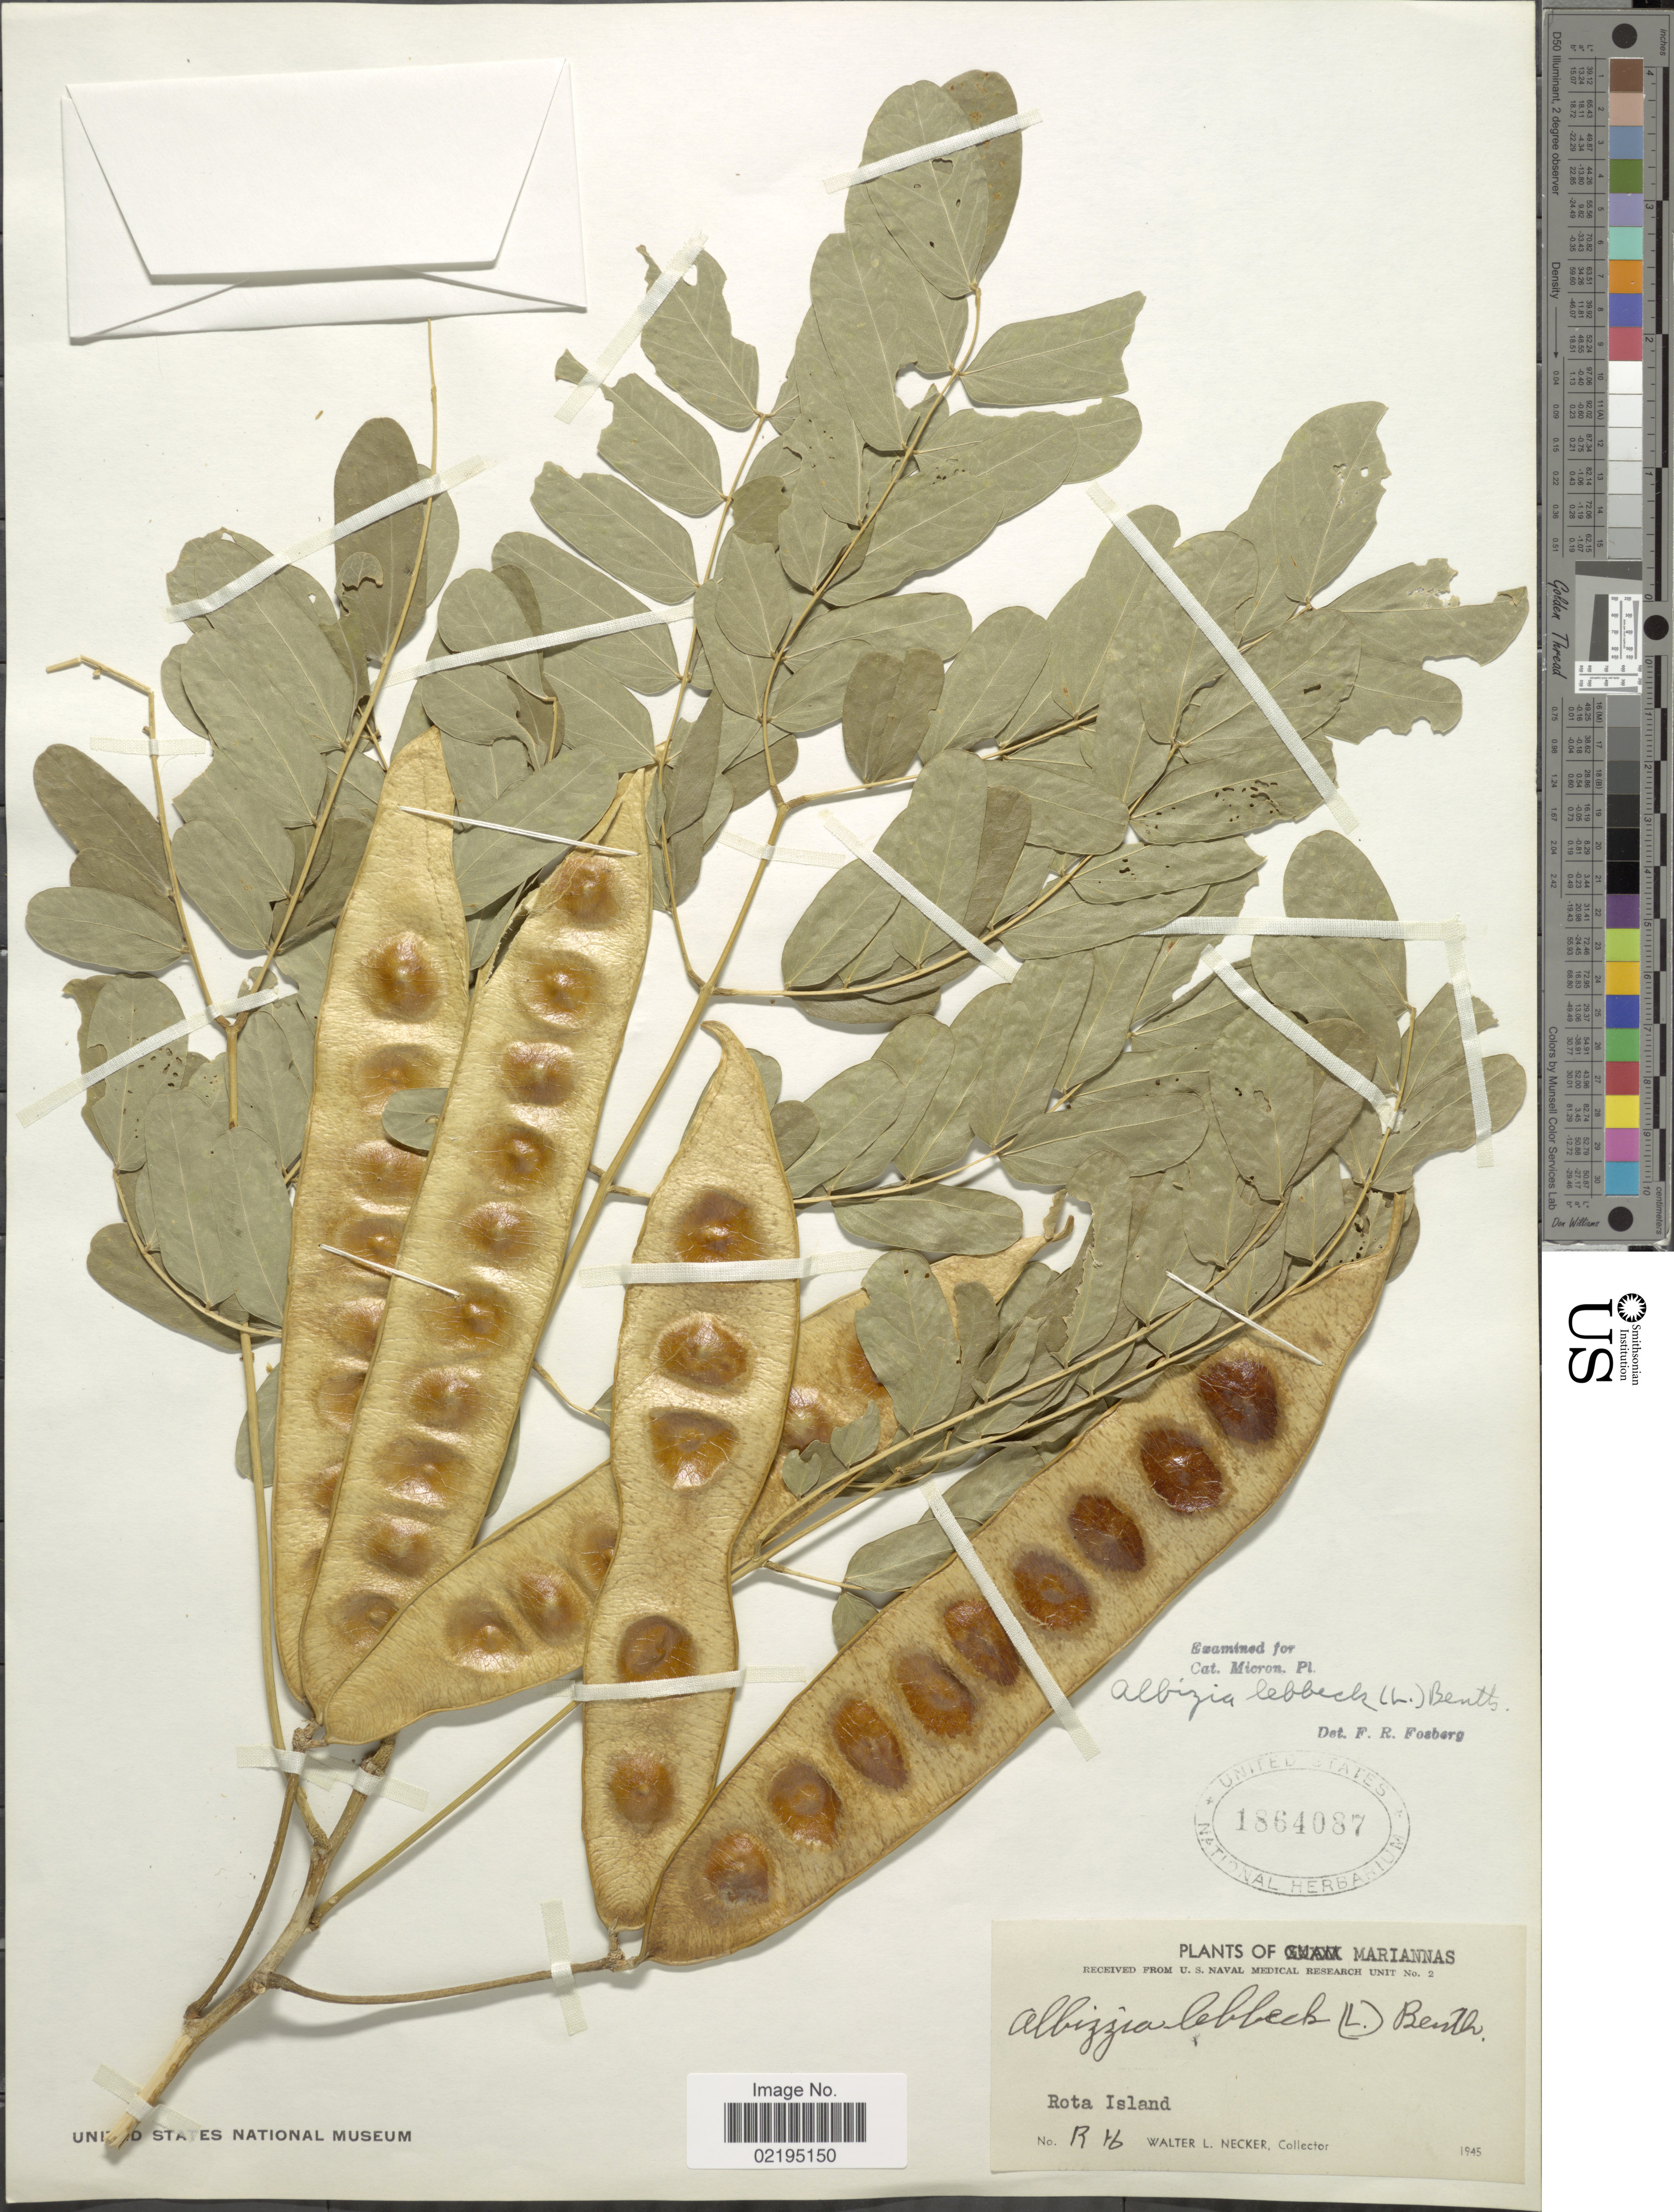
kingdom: Plantae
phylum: Tracheophyta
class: Magnoliopsida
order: Fabales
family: Fabaceae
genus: Albizia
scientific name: Albizia lebbeck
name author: (L.) Benth.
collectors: W. L. Necker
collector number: R 16*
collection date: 1945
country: Northern Mariana Islands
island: Rota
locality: Rota Island.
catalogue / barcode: US 1864087